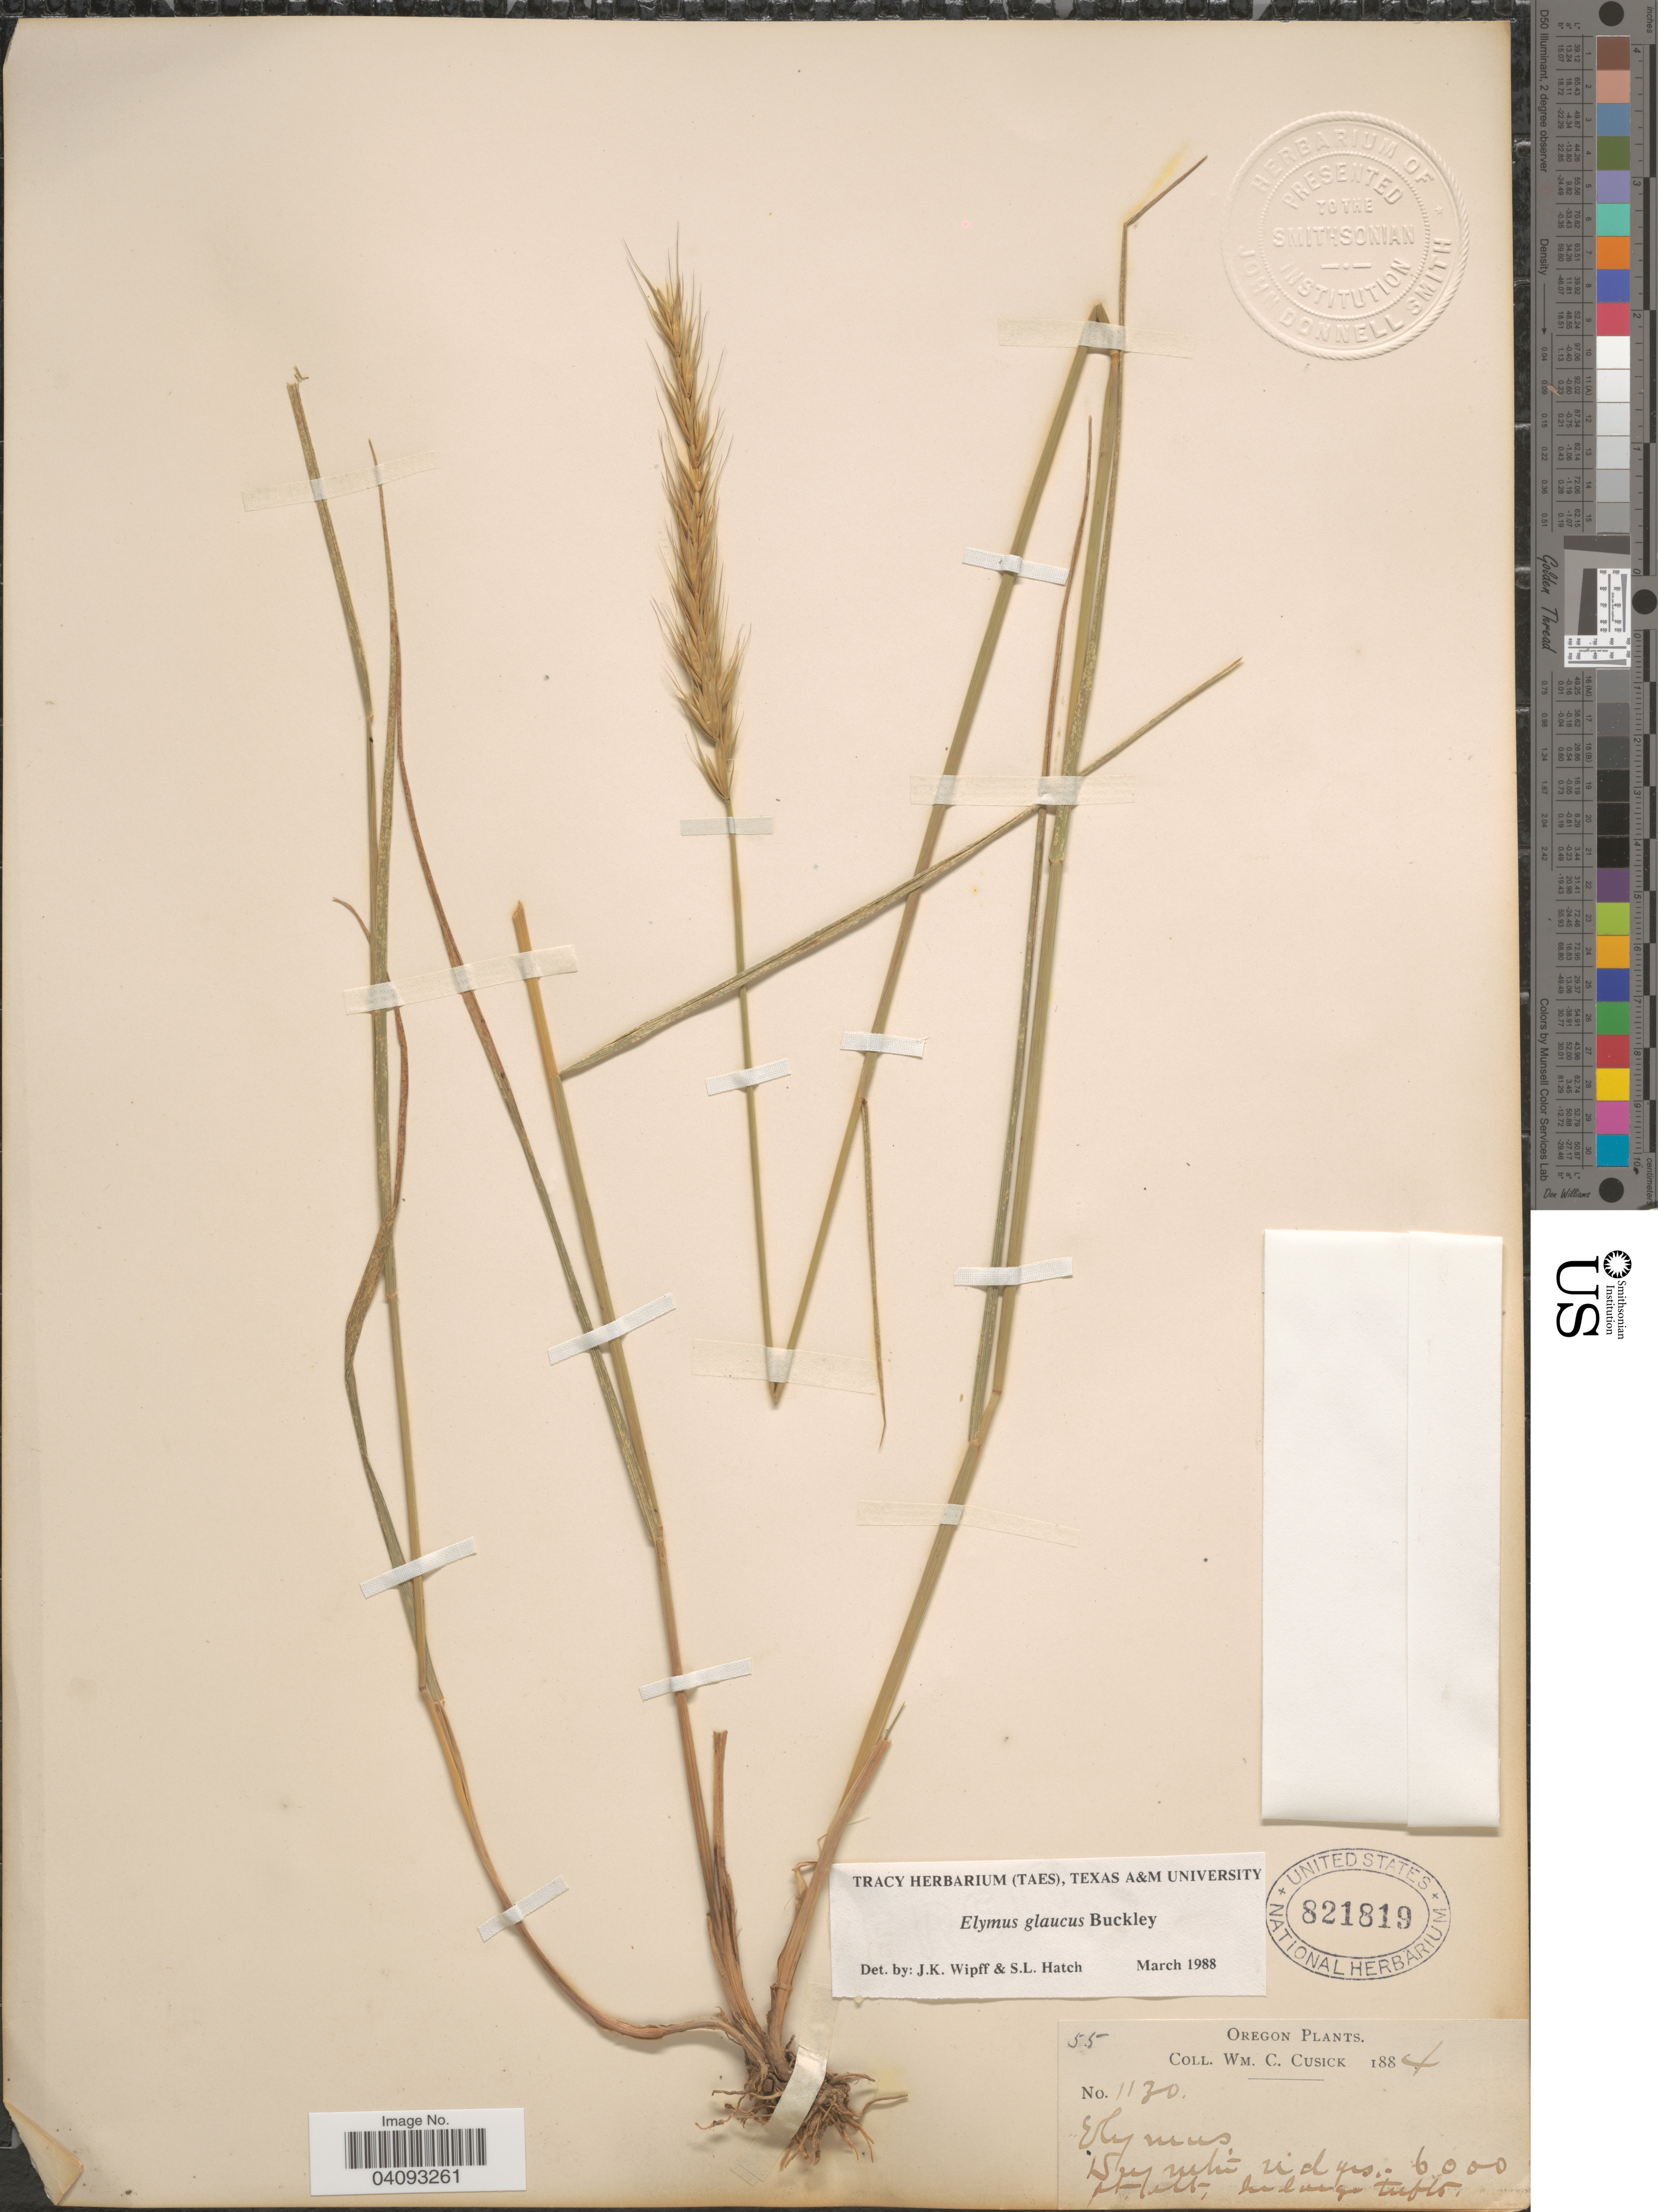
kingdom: Plantae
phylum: Tracheophyta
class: Liliopsida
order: Poales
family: Poaceae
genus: Elymus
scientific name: Elymus glaucus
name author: Buckley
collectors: W. C. Cusick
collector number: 1130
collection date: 1884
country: United States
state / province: Oregon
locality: Dry mtn ridges.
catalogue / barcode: US 821819